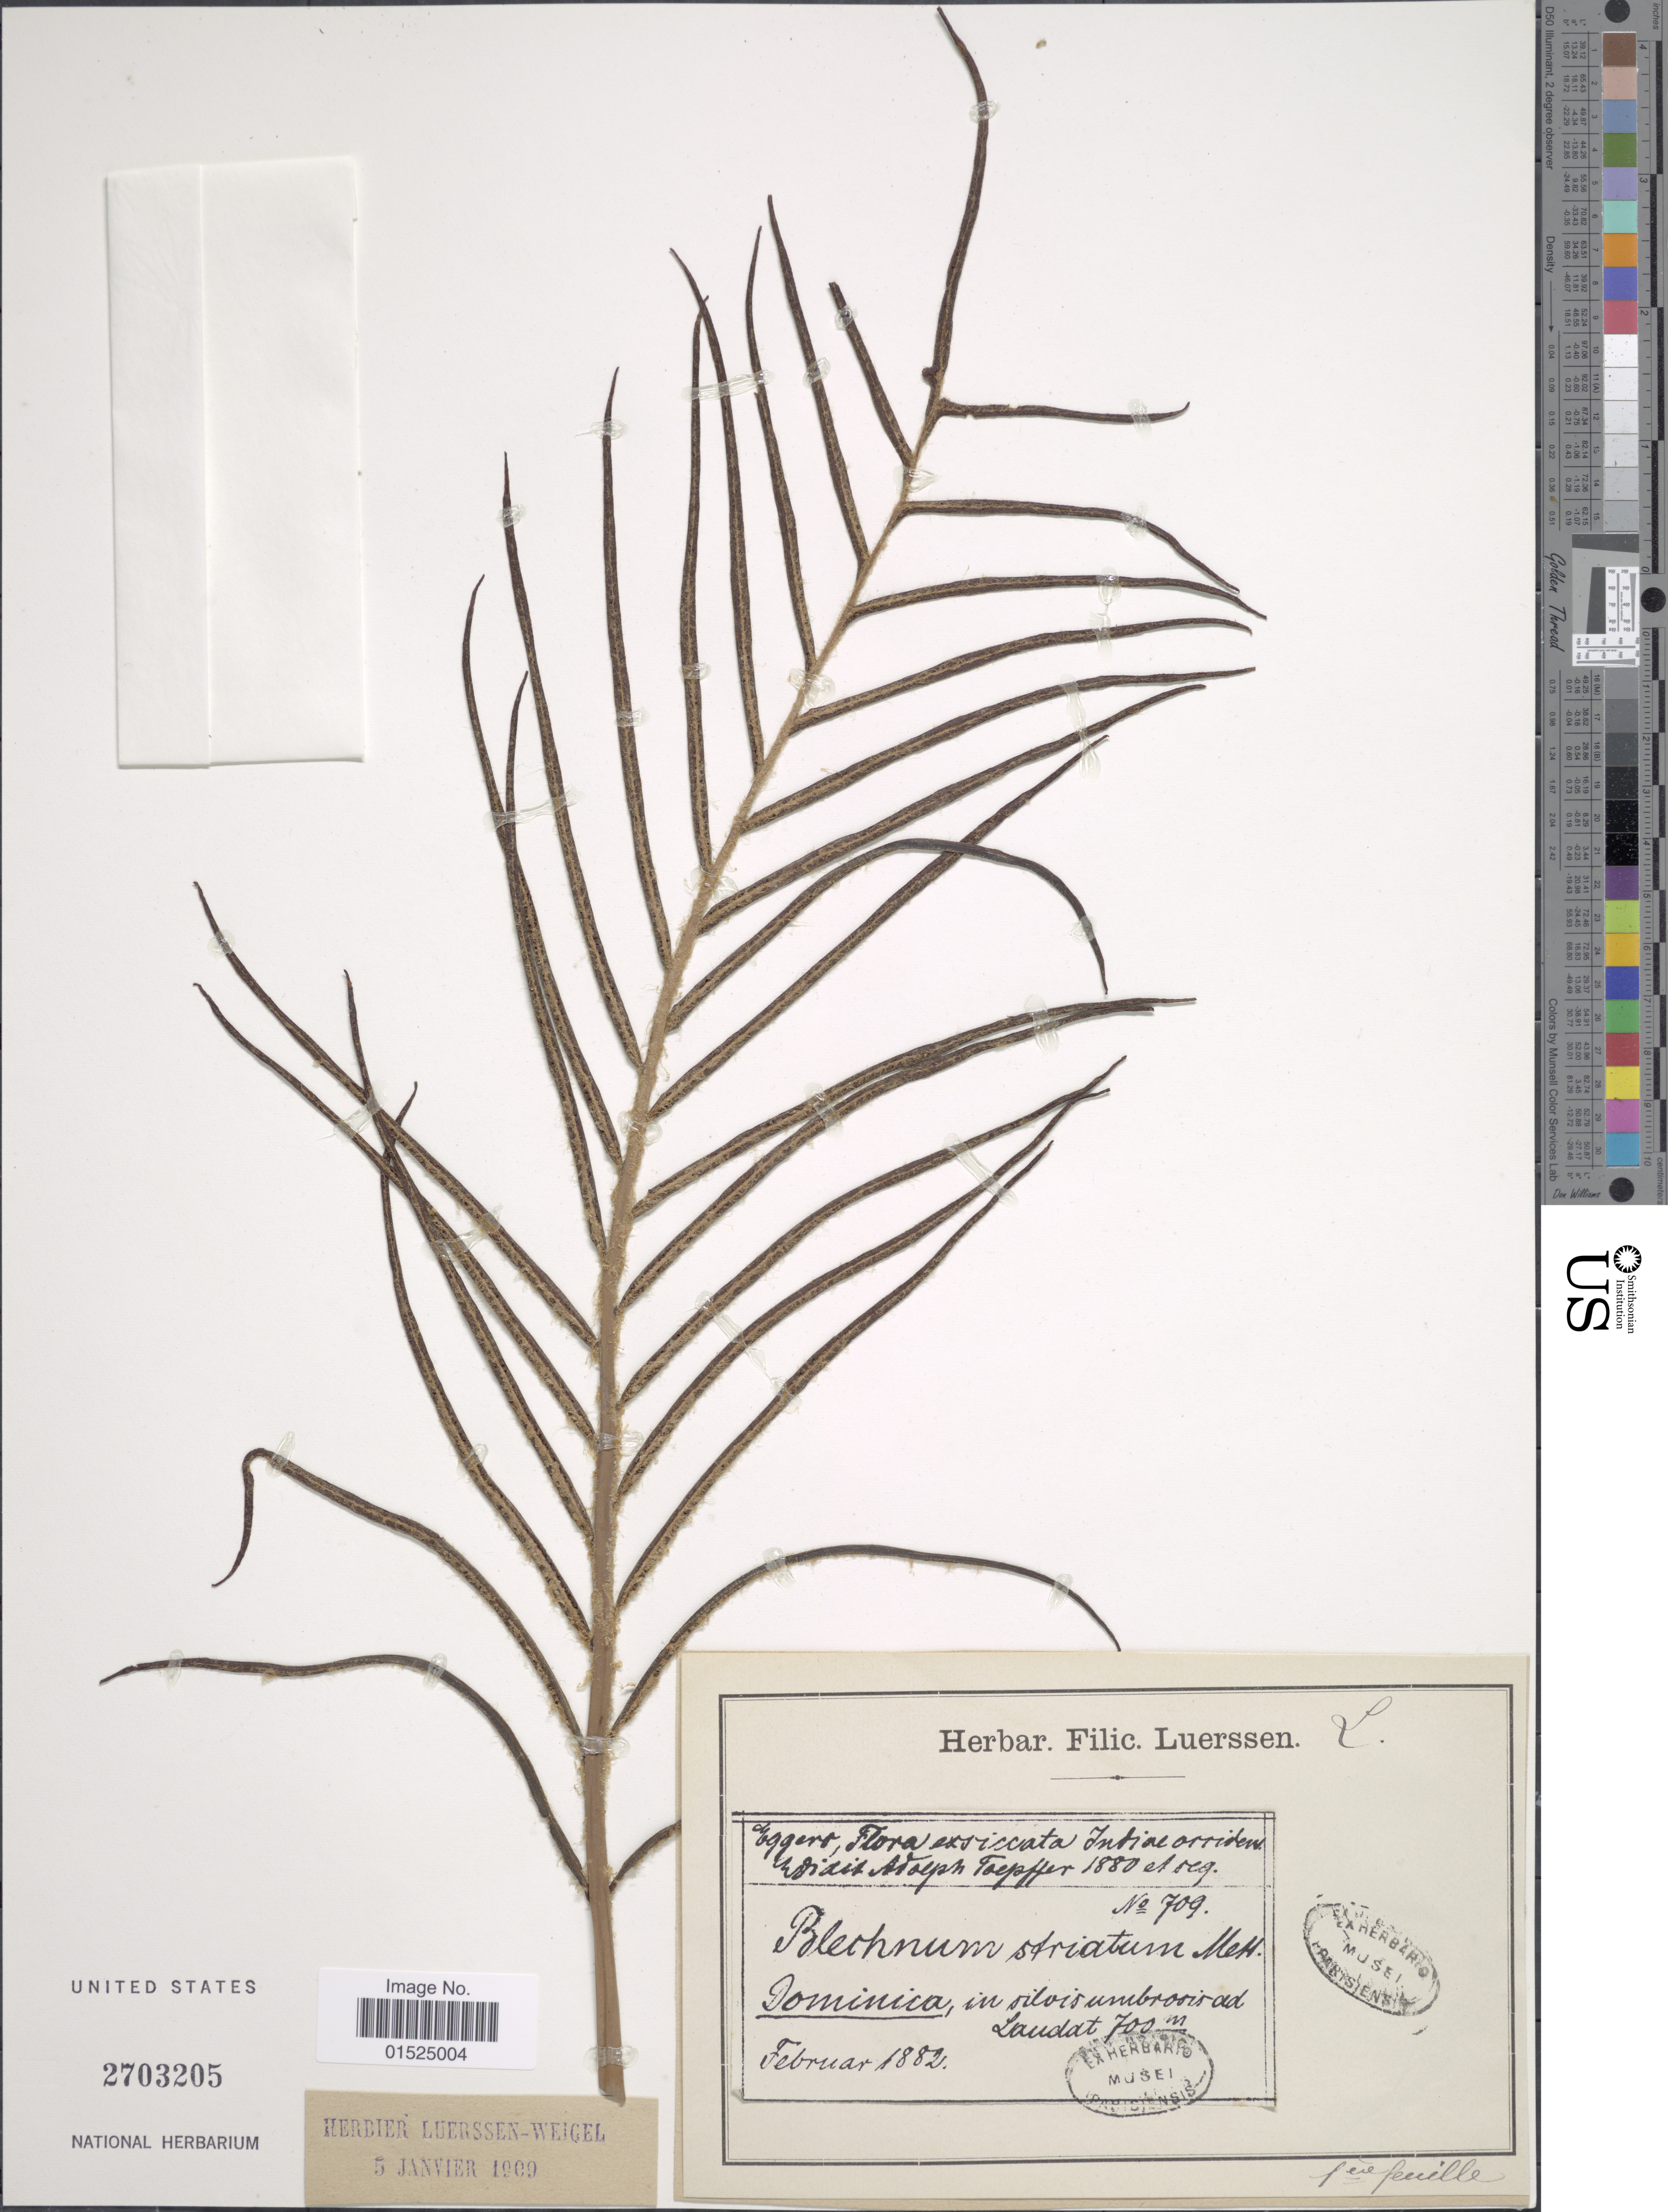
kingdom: Plantae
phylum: Tracheophyta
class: Polypodiopsida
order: Polypodiales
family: Blechnaceae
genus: Blechnum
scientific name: Blechnum ryanii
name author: Hieron.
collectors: ex herb. Filic Luerssen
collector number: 709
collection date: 1882-02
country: Dominica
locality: Laudat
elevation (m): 700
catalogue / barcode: US 2703205